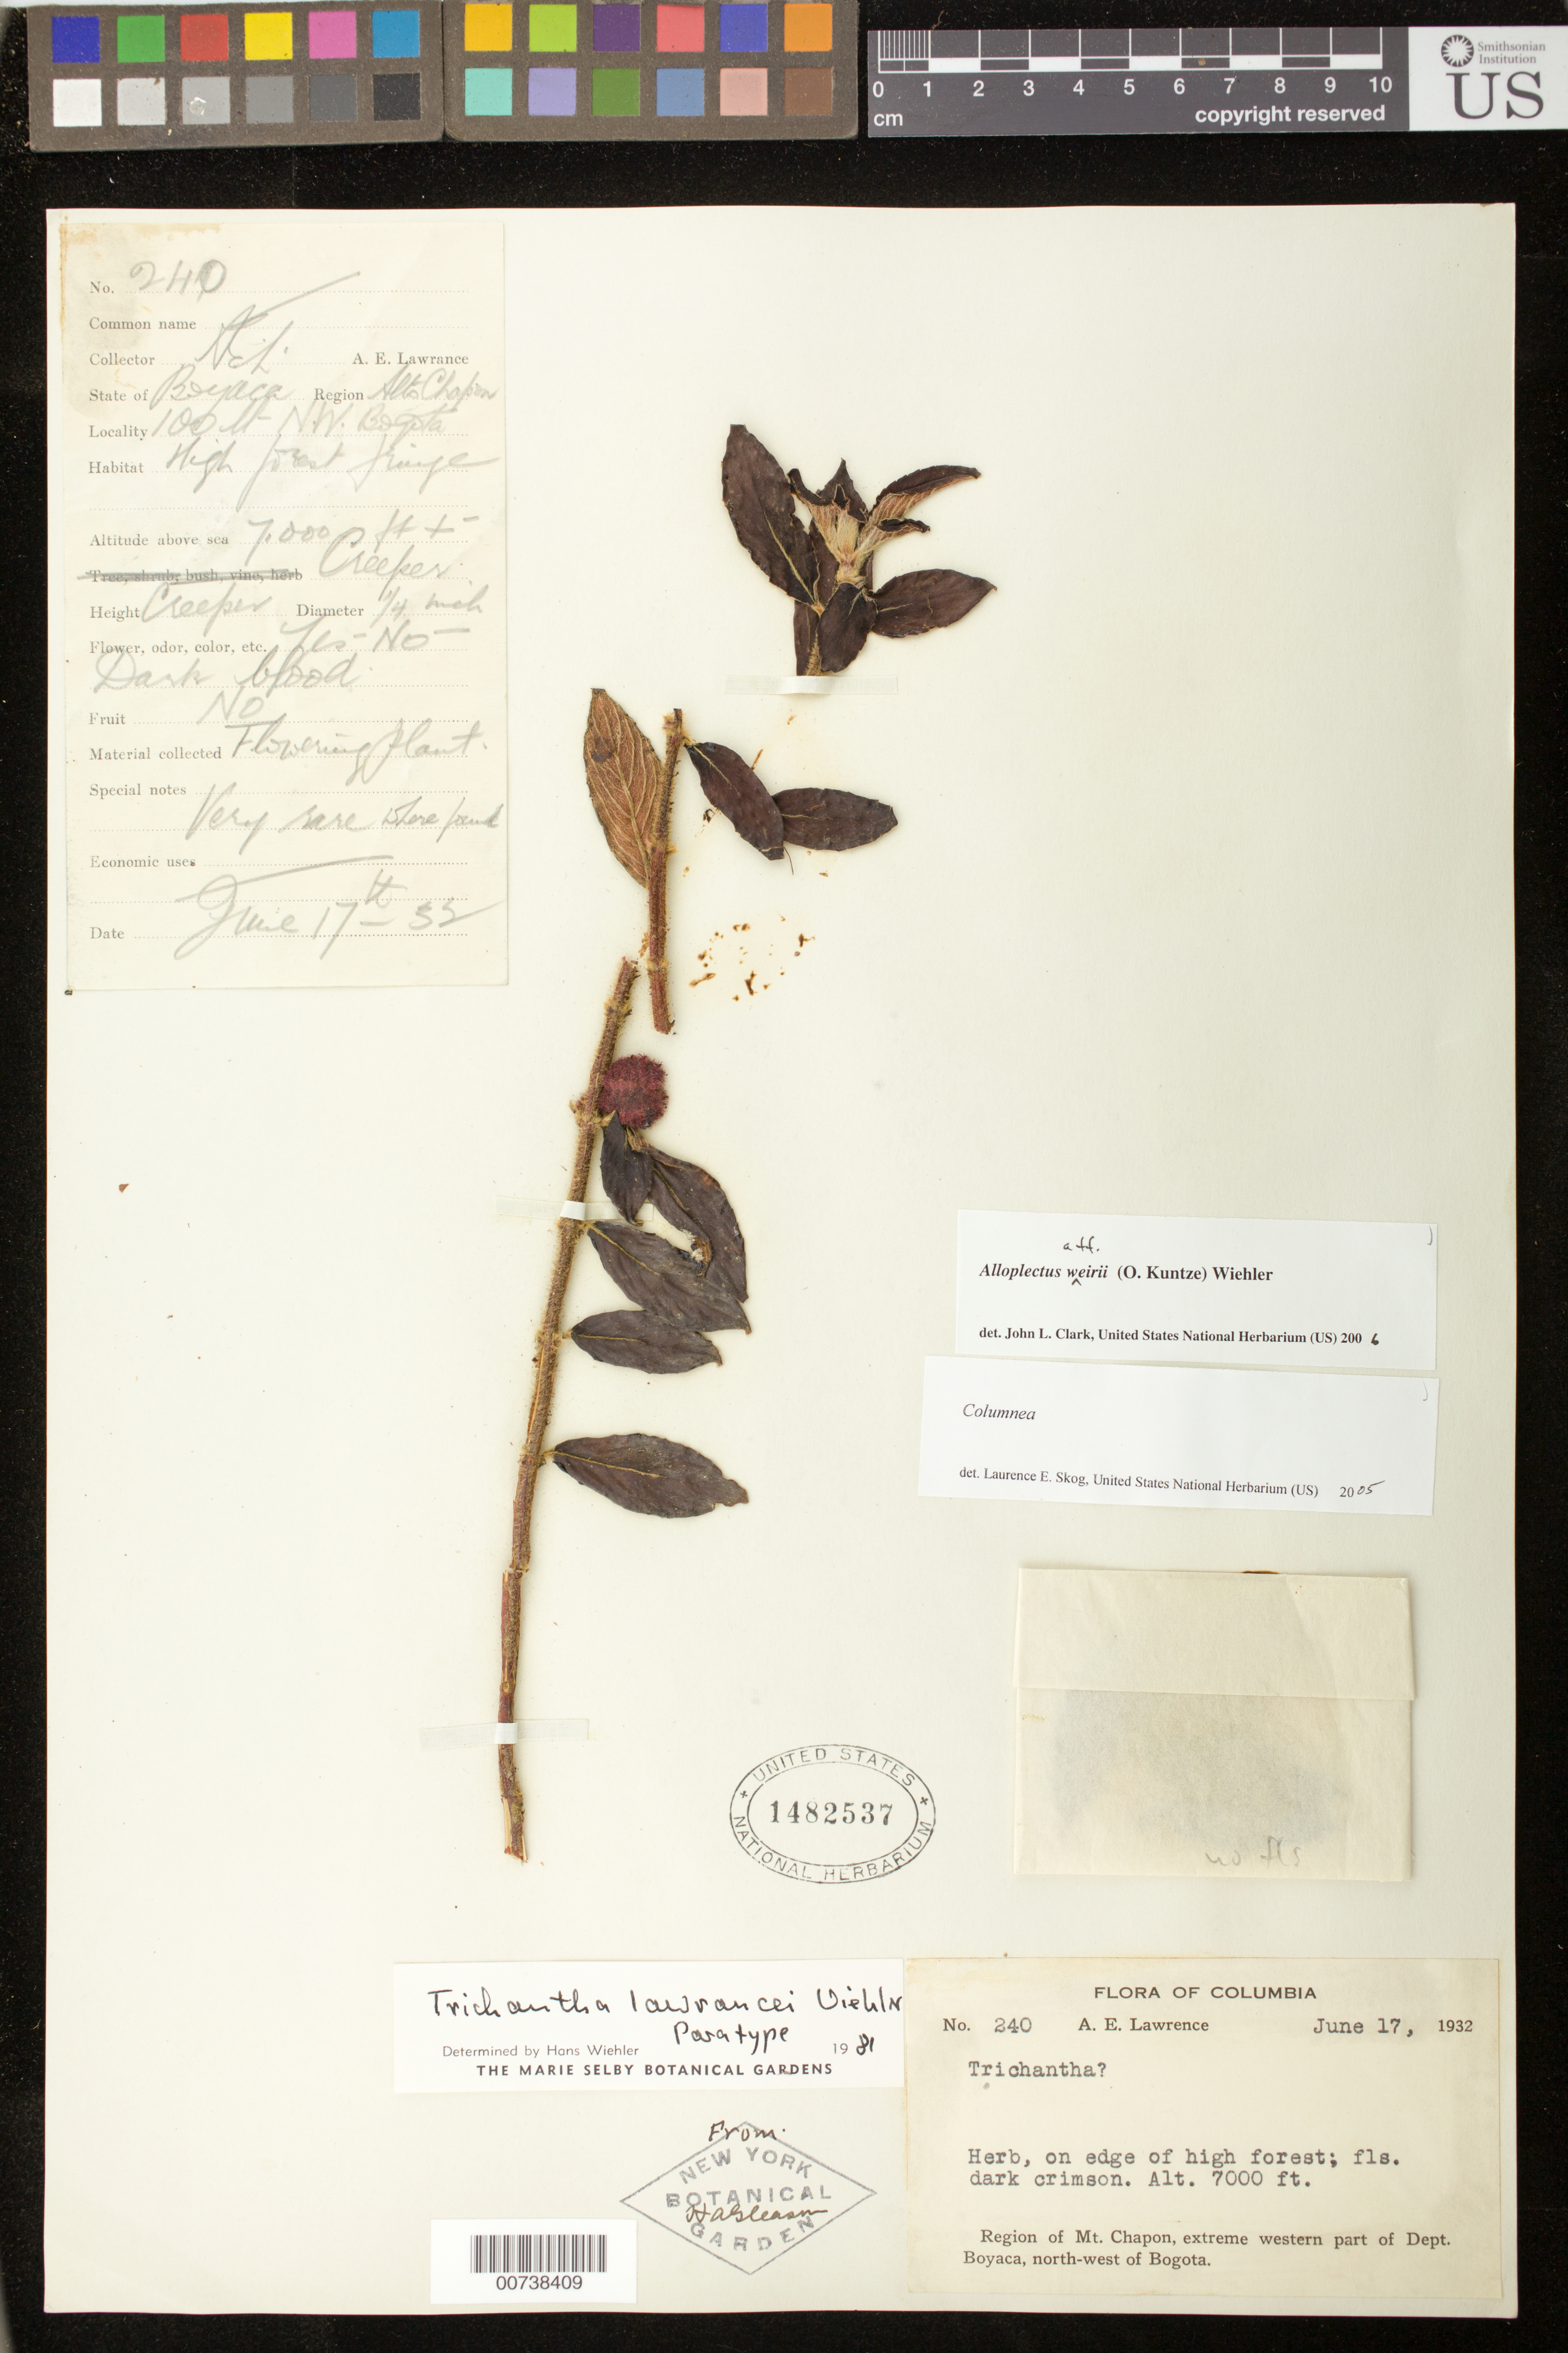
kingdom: Plantae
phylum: Tracheophyta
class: Magnoliopsida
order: Lamiales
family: Gesneriaceae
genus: Alloplectus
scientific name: Alloplectus weirii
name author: (Kuntze) Wiehler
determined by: Clark, J. L., (SEL), The Marie Selby Botanical Garden (UNITED STATES)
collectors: A. Lawrance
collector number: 240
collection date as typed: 17 Jun 1932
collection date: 1932-06-17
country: Colombia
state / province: Boyacá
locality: Region of Mt. Chapon, extreme western part of Dept. Boyaca, north-west of Bogota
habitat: On edge of high forest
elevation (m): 2134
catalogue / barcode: US 1482537